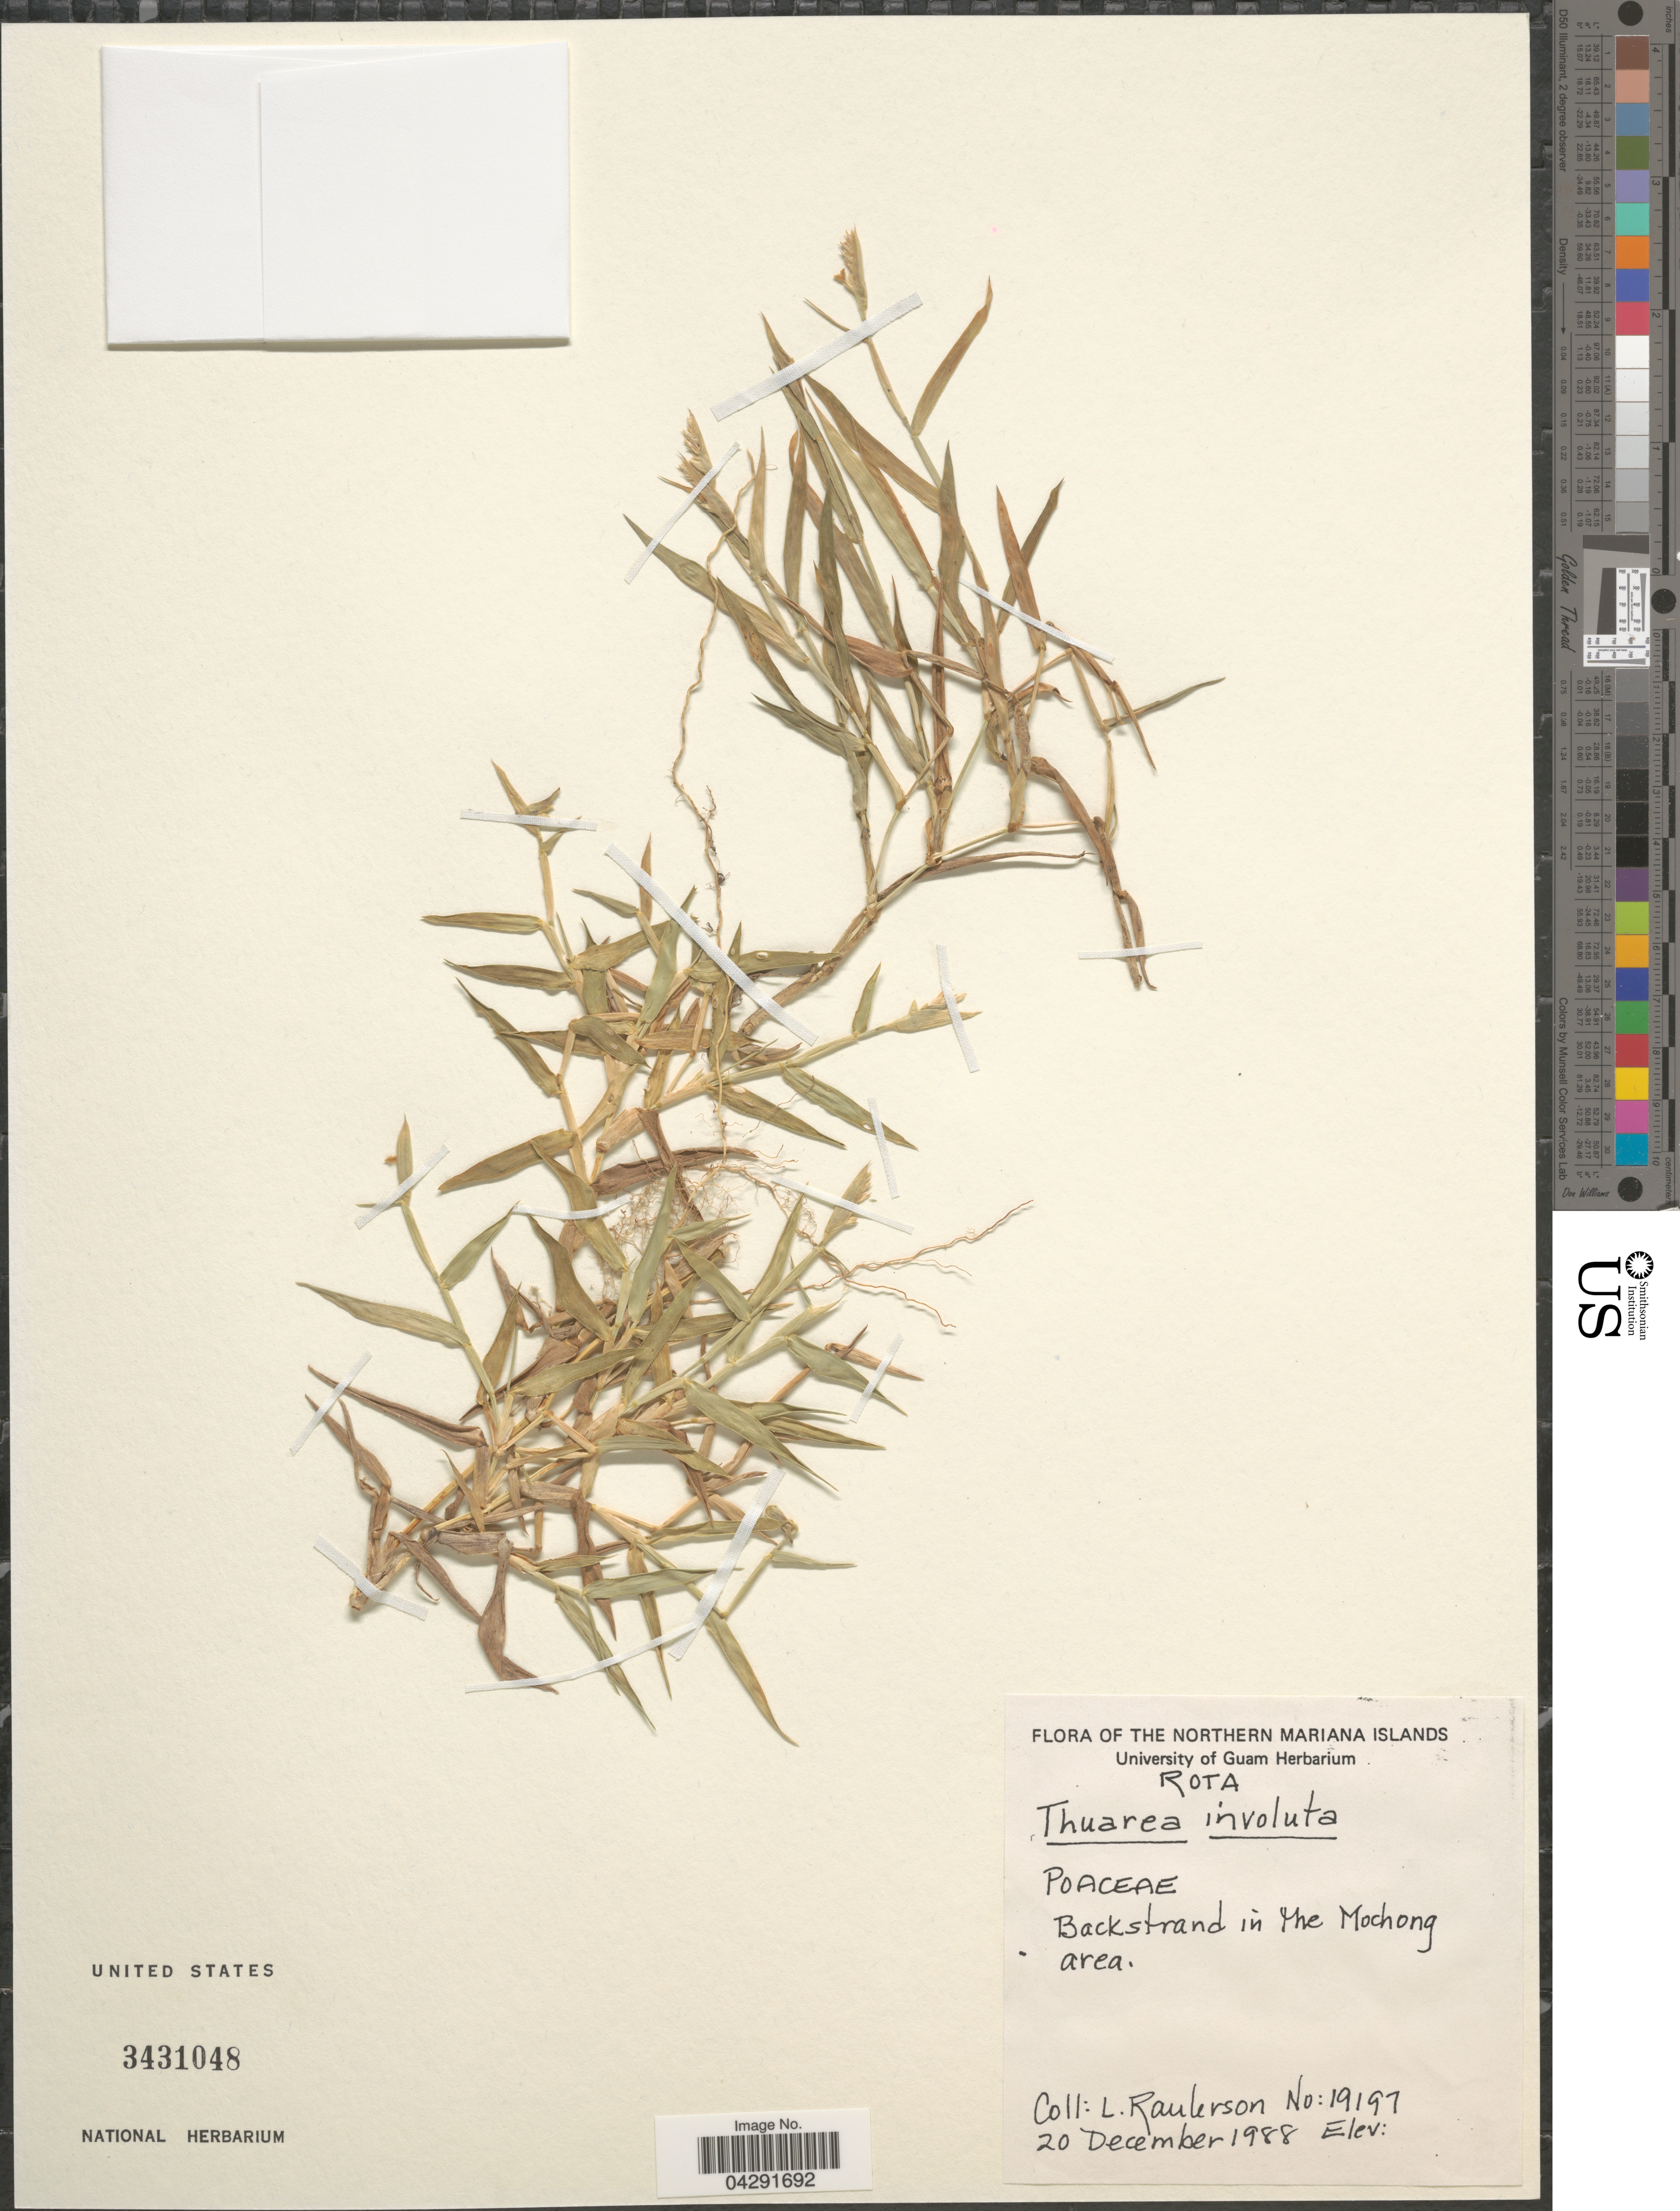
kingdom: Plantae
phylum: Tracheophyta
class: Liliopsida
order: Poales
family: Poaceae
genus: Thuarea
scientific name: Thuarea involuta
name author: (G. Forst.) R. Br. ex Sm.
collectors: L. Raulerson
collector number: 19197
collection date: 1988-12-20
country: Northern Mariana Islands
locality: Rota. Backstrand in the Mochong area.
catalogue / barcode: US 3431048